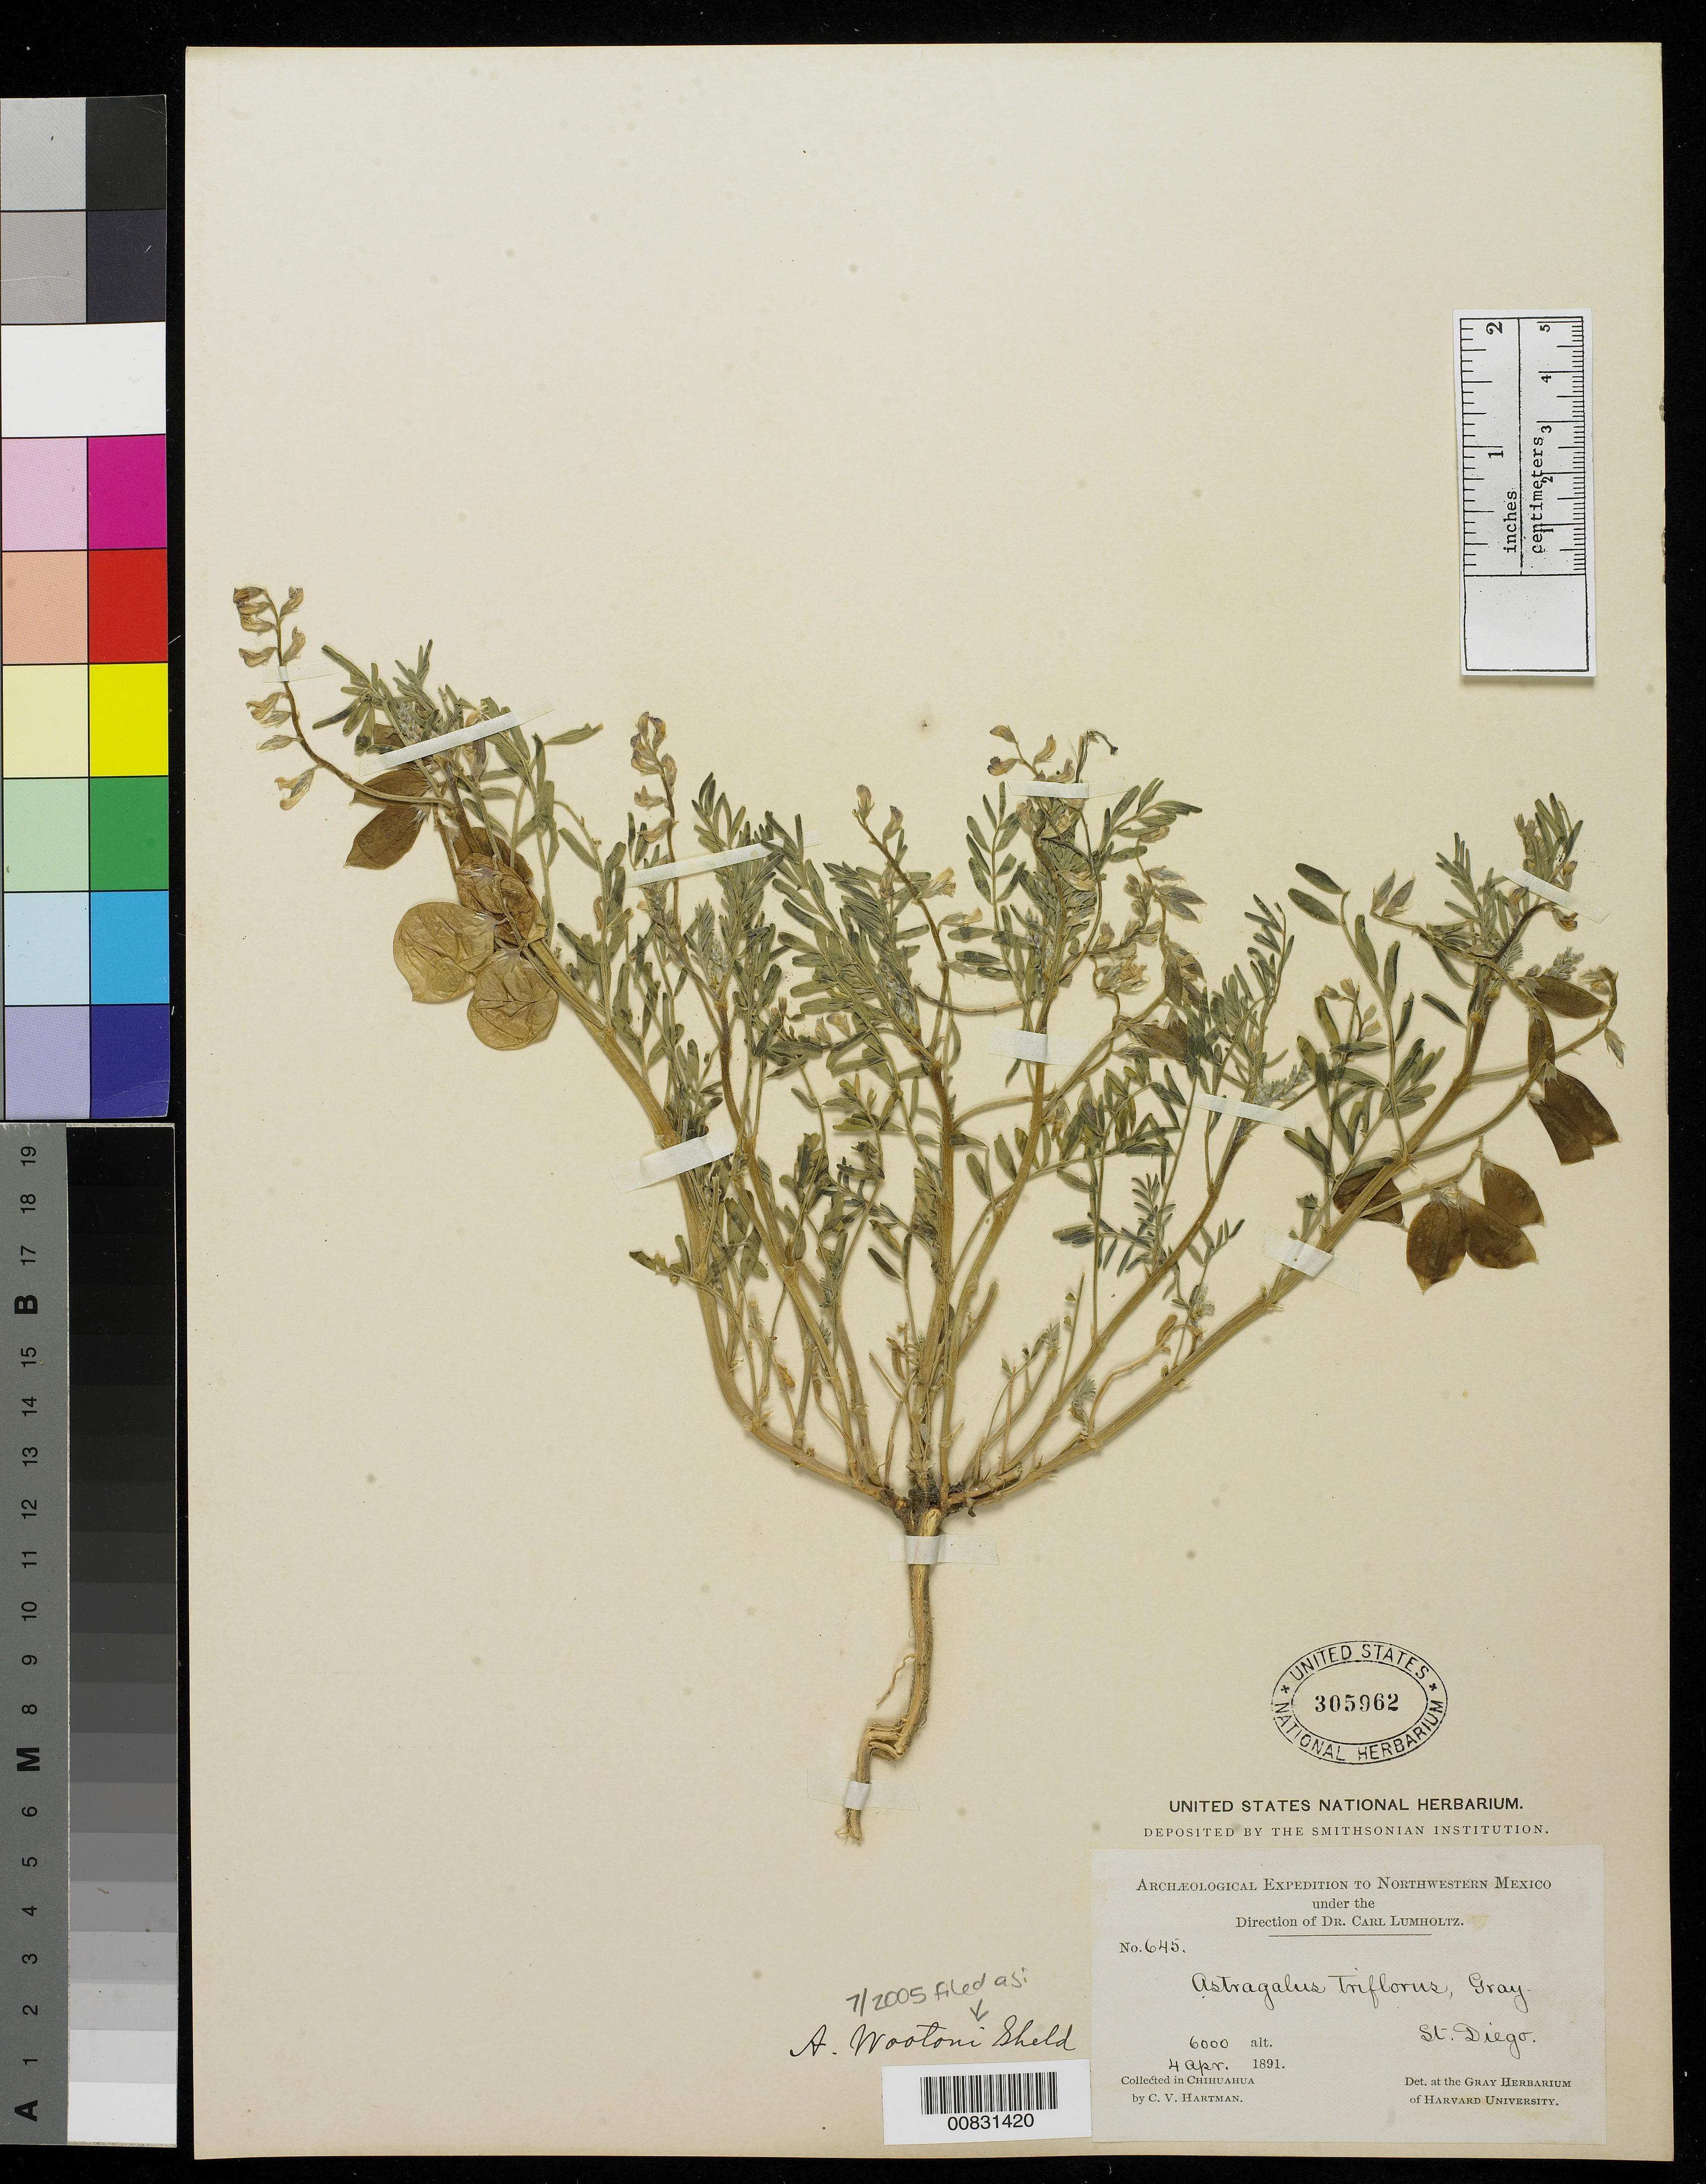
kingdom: Plantae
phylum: Tracheophyta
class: Magnoliopsida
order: Fabales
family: Fabaceae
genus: Astragalus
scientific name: Astragalus wootonii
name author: E. Sheld.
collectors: C. V. Hartman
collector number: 645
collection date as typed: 04 Apr 1891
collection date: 1891-04-04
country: Mexico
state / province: Chihuahua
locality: St. Diego, Chihuahua.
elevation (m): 1829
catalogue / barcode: US 305962